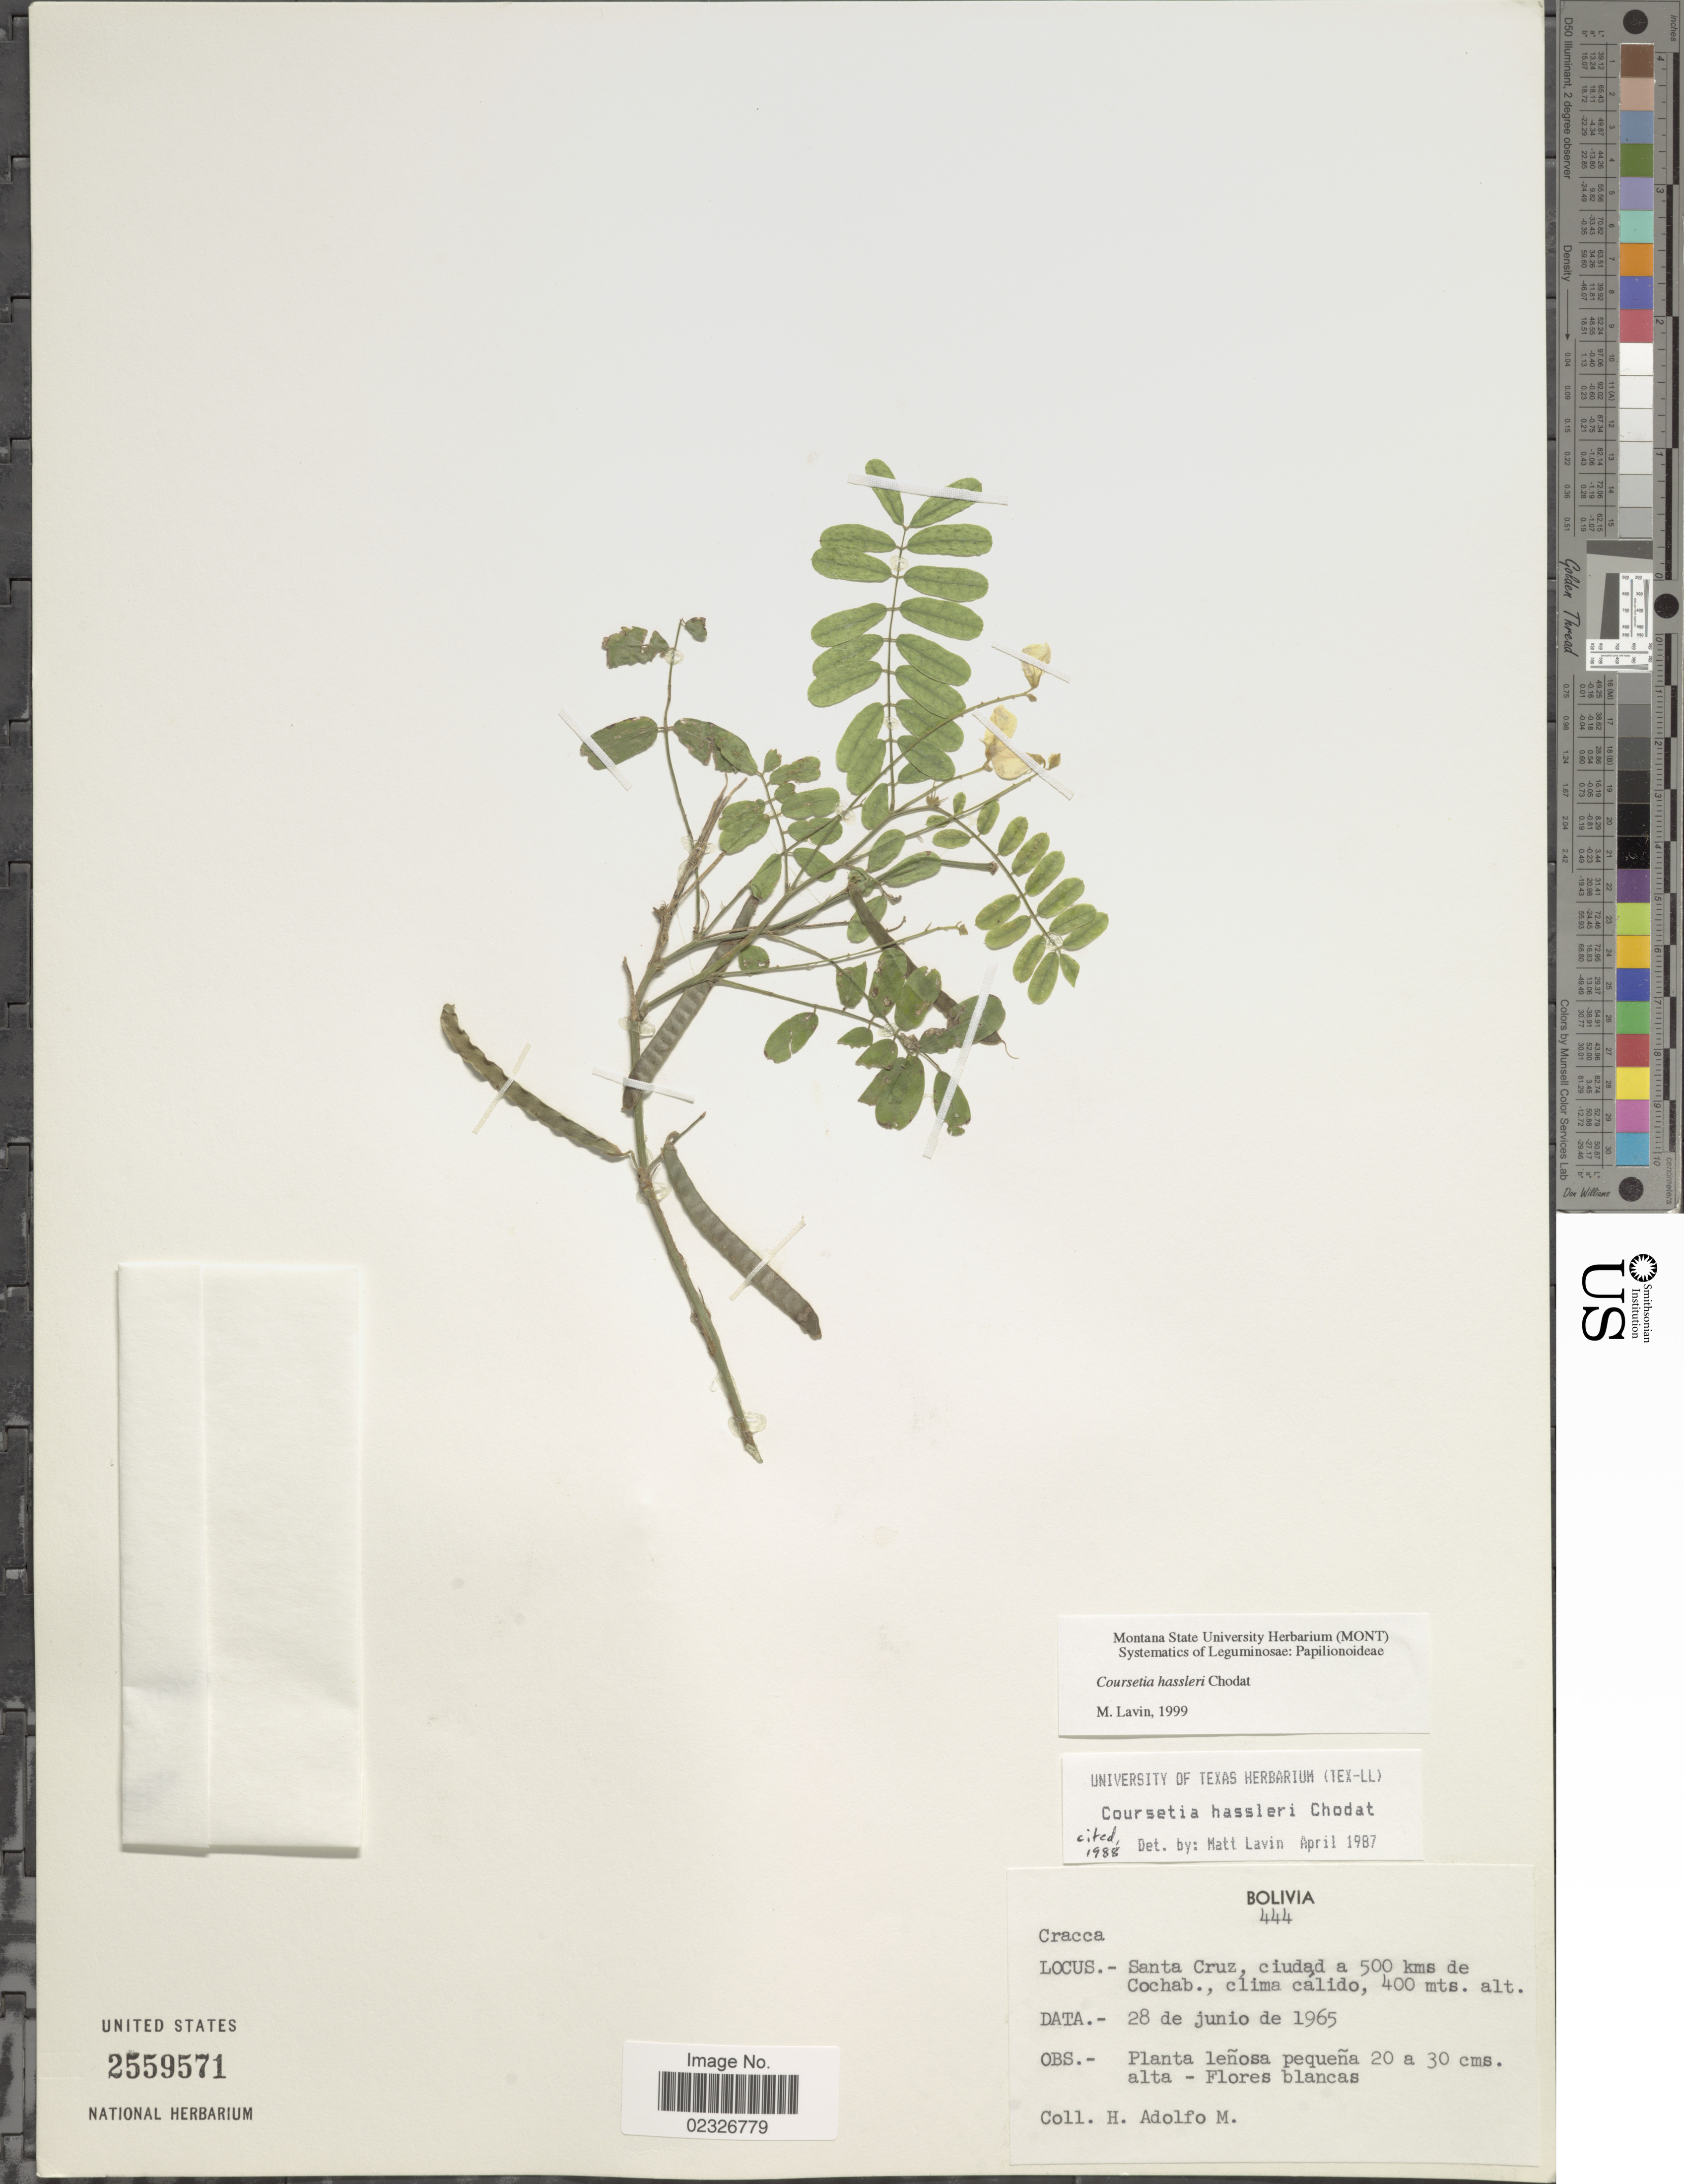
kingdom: Plantae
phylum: Tracheophyta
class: Magnoliopsida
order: Fabales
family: Fabaceae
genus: Coursetia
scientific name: Coursetia hassleri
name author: Chodat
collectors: Bro. Adolfo M.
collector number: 444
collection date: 1965-06-28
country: Bolivia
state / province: Cochabamba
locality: Santa Cruz, ciudad a 500 kms de Cochab., clima calido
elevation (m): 400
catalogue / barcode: US 2559571